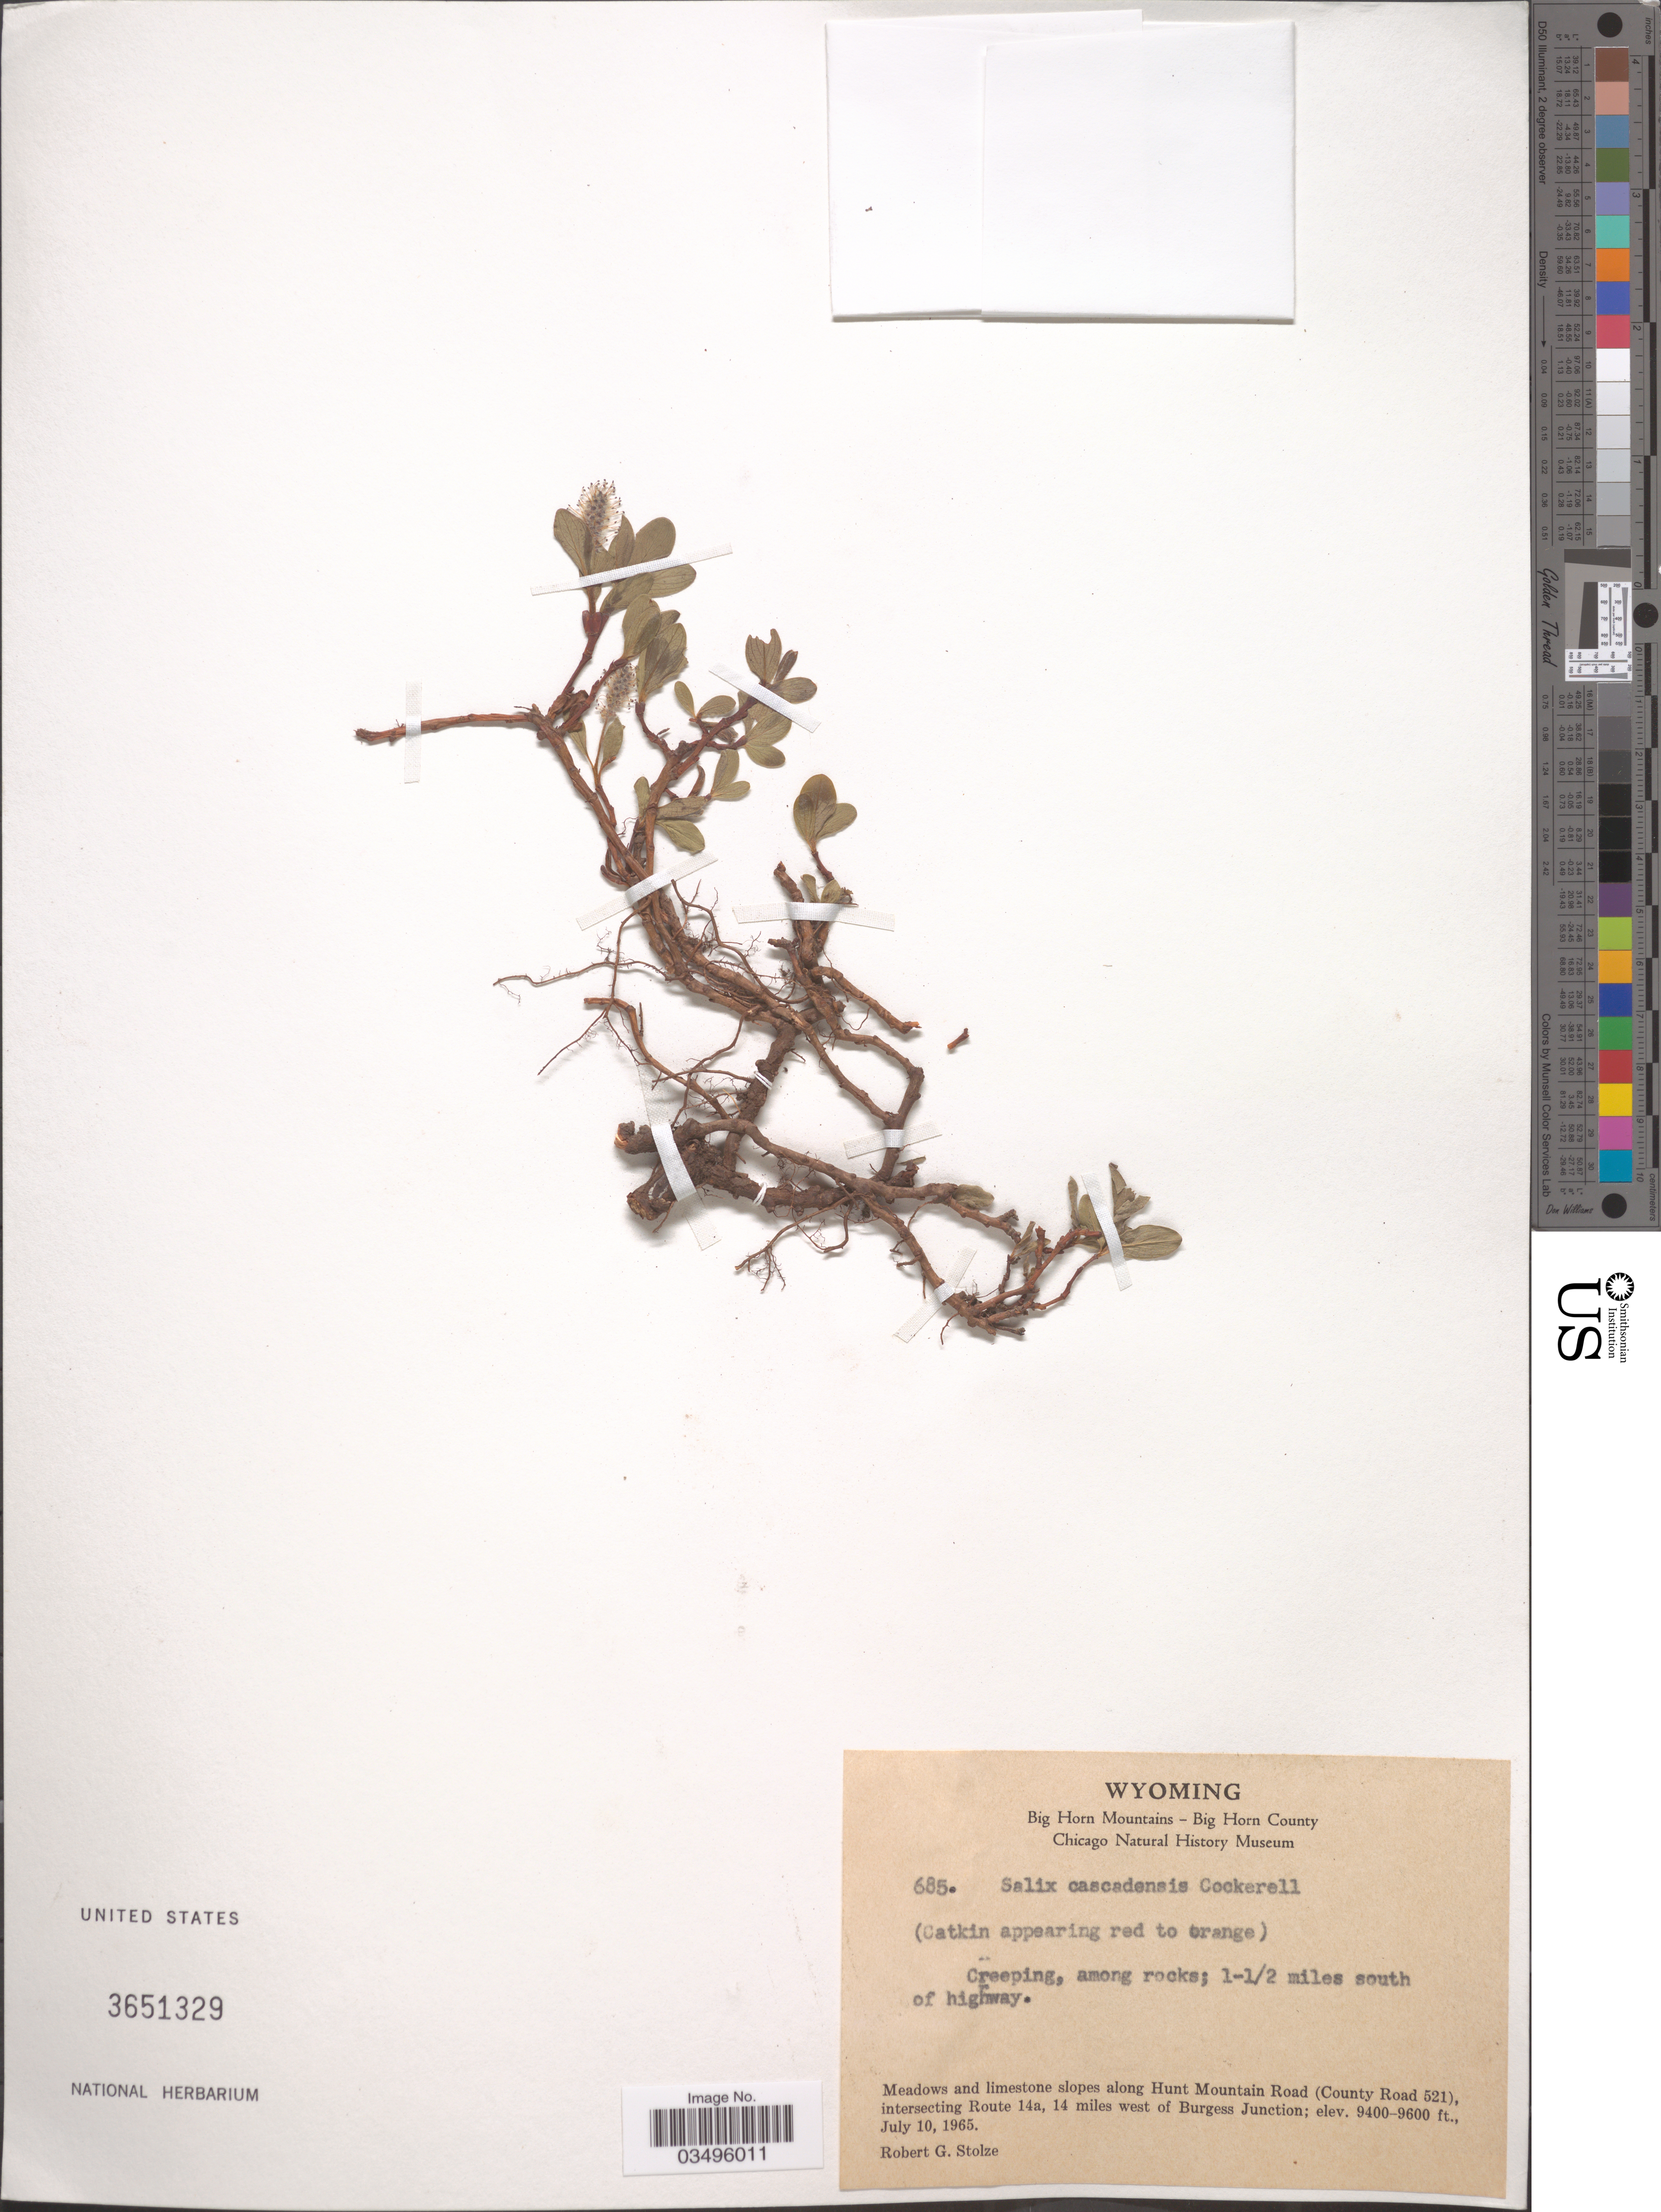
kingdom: Plantae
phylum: Tracheophyta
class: Magnoliopsida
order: Malpighiales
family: Salicaceae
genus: Salix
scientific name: Salix cascadensis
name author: Cockerell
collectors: R. G. Stolze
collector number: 685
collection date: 1965-07-10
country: United States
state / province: Wyoming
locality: Big Horn Mountains - Big Horn County. 1-½ miles south of highway. Meadows and limestone slopes along Hunt Mountain Road (County Road 521), intersecting Route 14a, 14 miles west of Burgess Junction.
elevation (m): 2865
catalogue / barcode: US 3651329